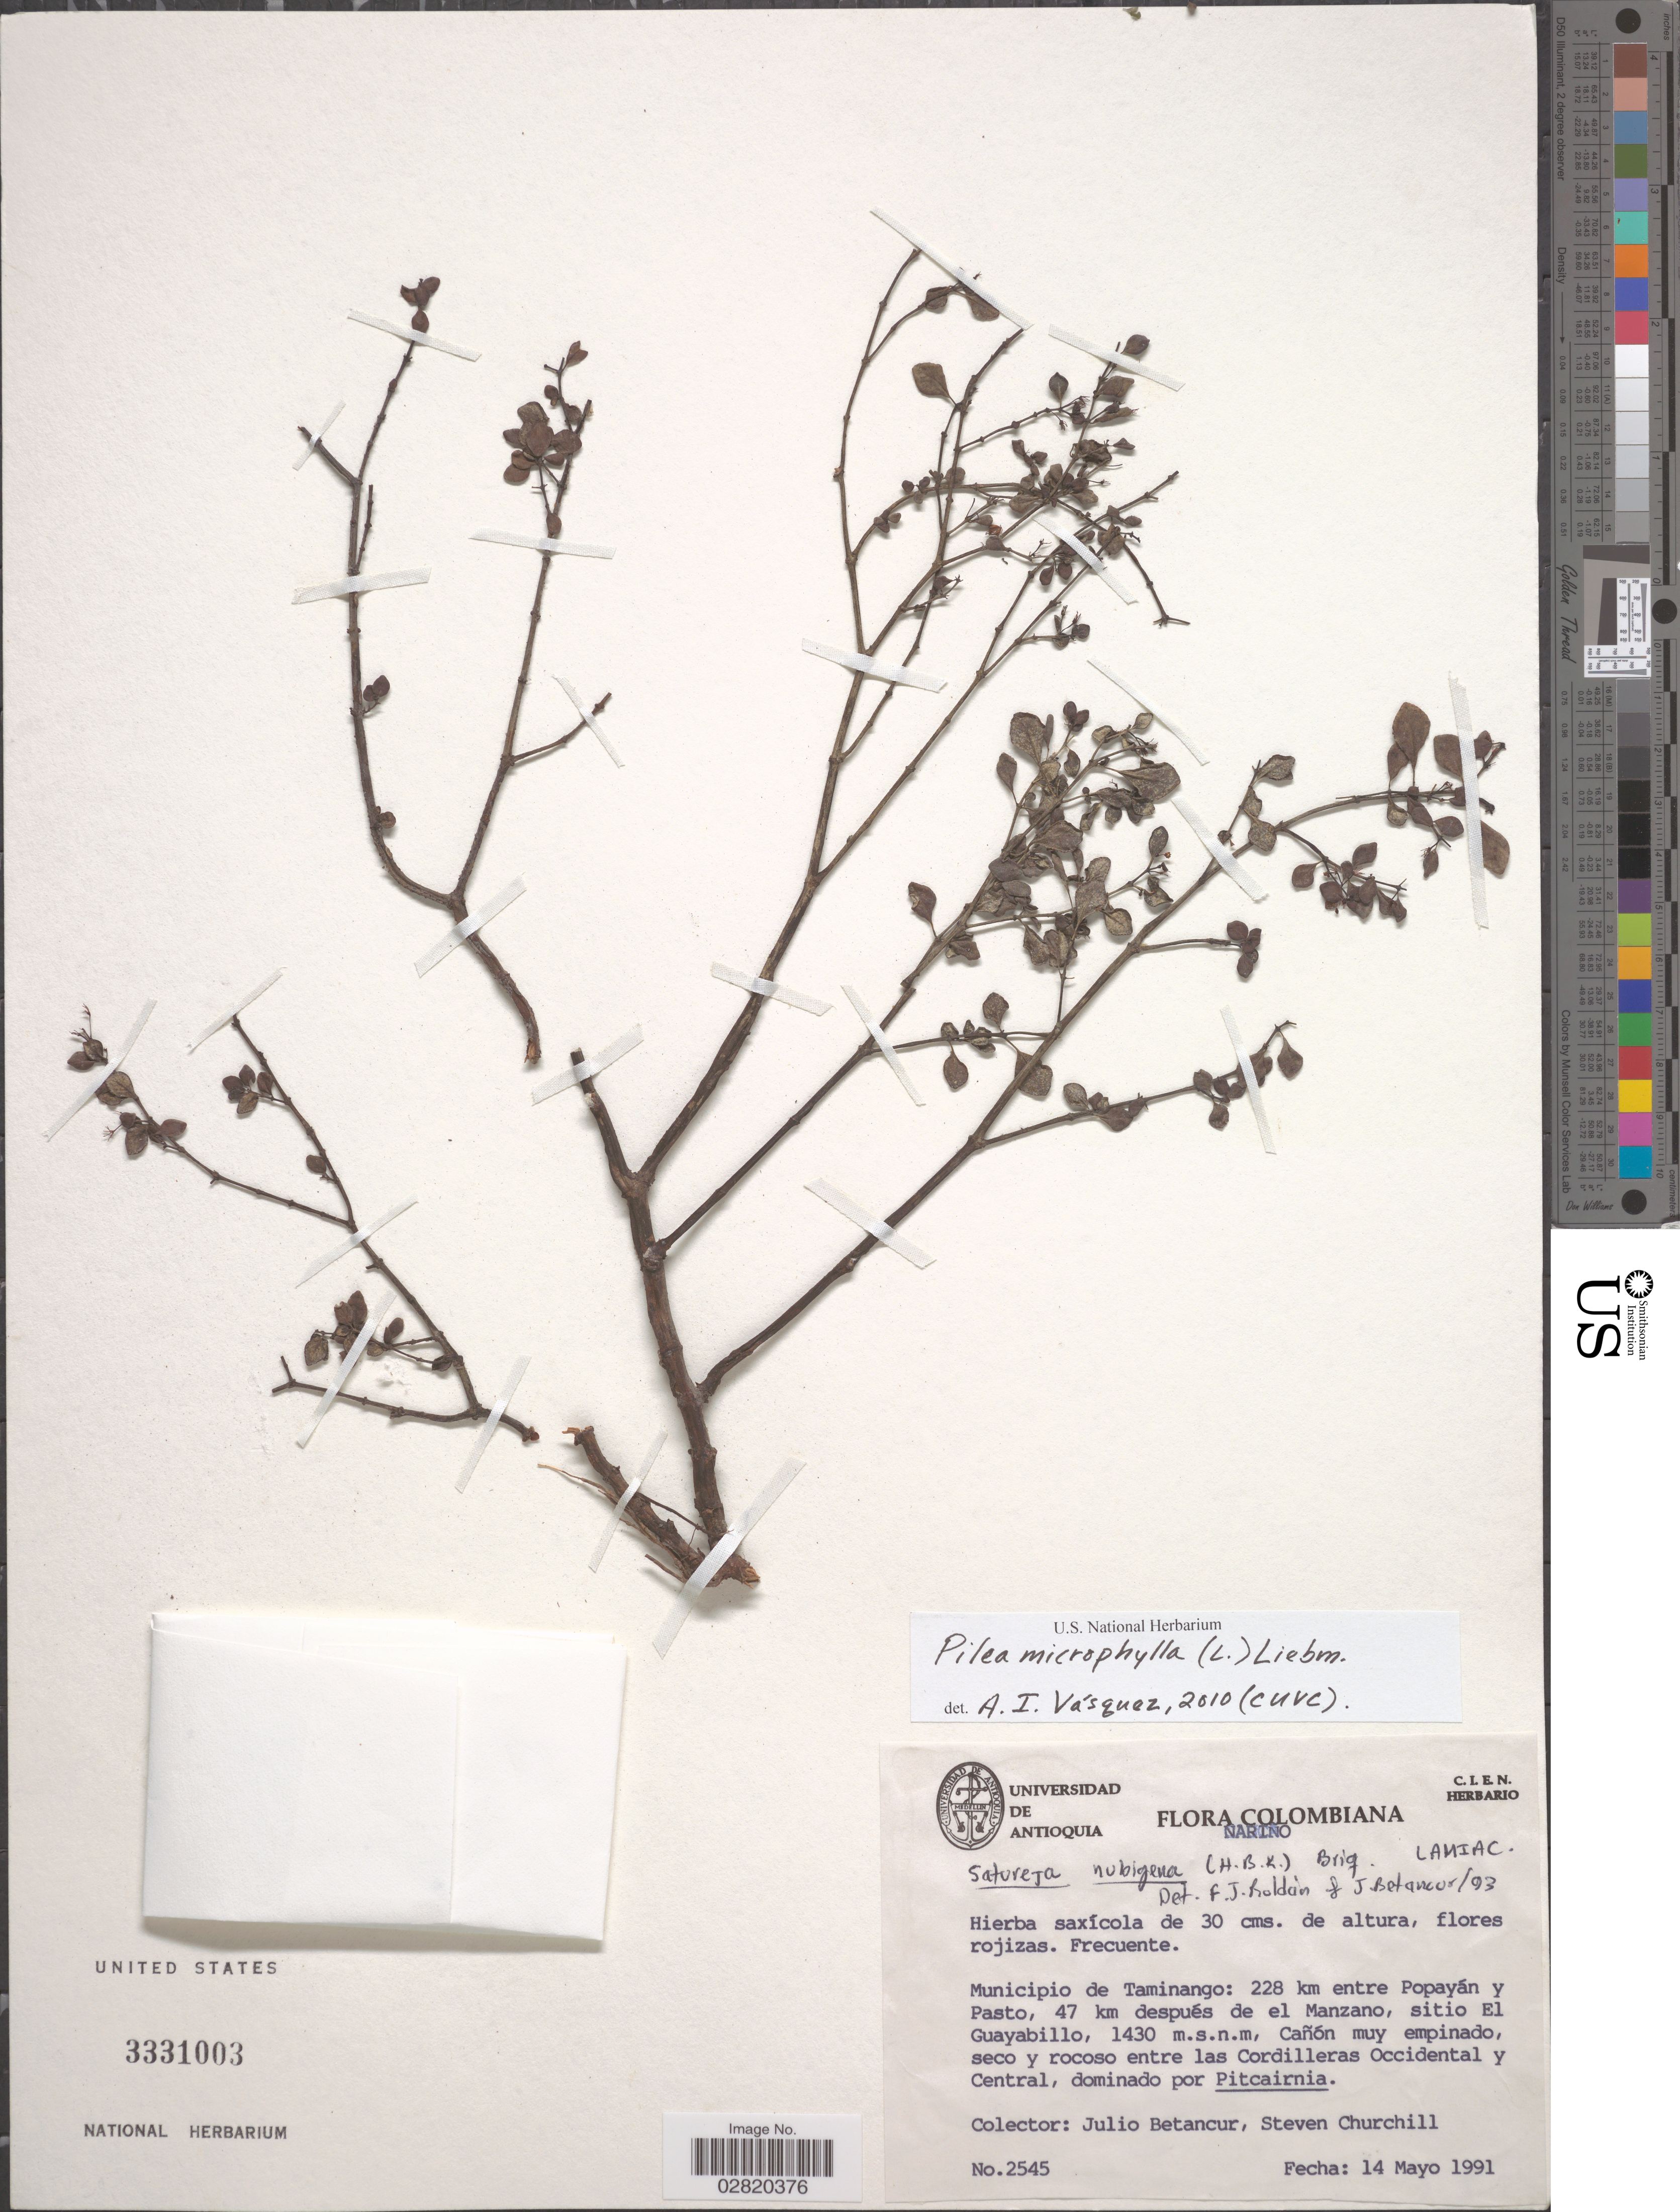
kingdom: Plantae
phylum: Tracheophyta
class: Magnoliopsida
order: Rosales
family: Urticaceae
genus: Pilea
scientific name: Pilea microphylla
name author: (L.) Liebm.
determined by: Vásquez, A. I.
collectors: J. Betanacur & S. Churchill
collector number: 2545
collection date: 1991-05-14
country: Colombia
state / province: Nariño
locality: Municipio de Taminango: 228 km entre Popayán y Pasto, 47 km después de el Mazano, sitio El Guayabillo, Cañón muy empinado, seco y rocoso entre las Cordilleras Occidental y Central.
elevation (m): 1430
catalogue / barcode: US 3331003